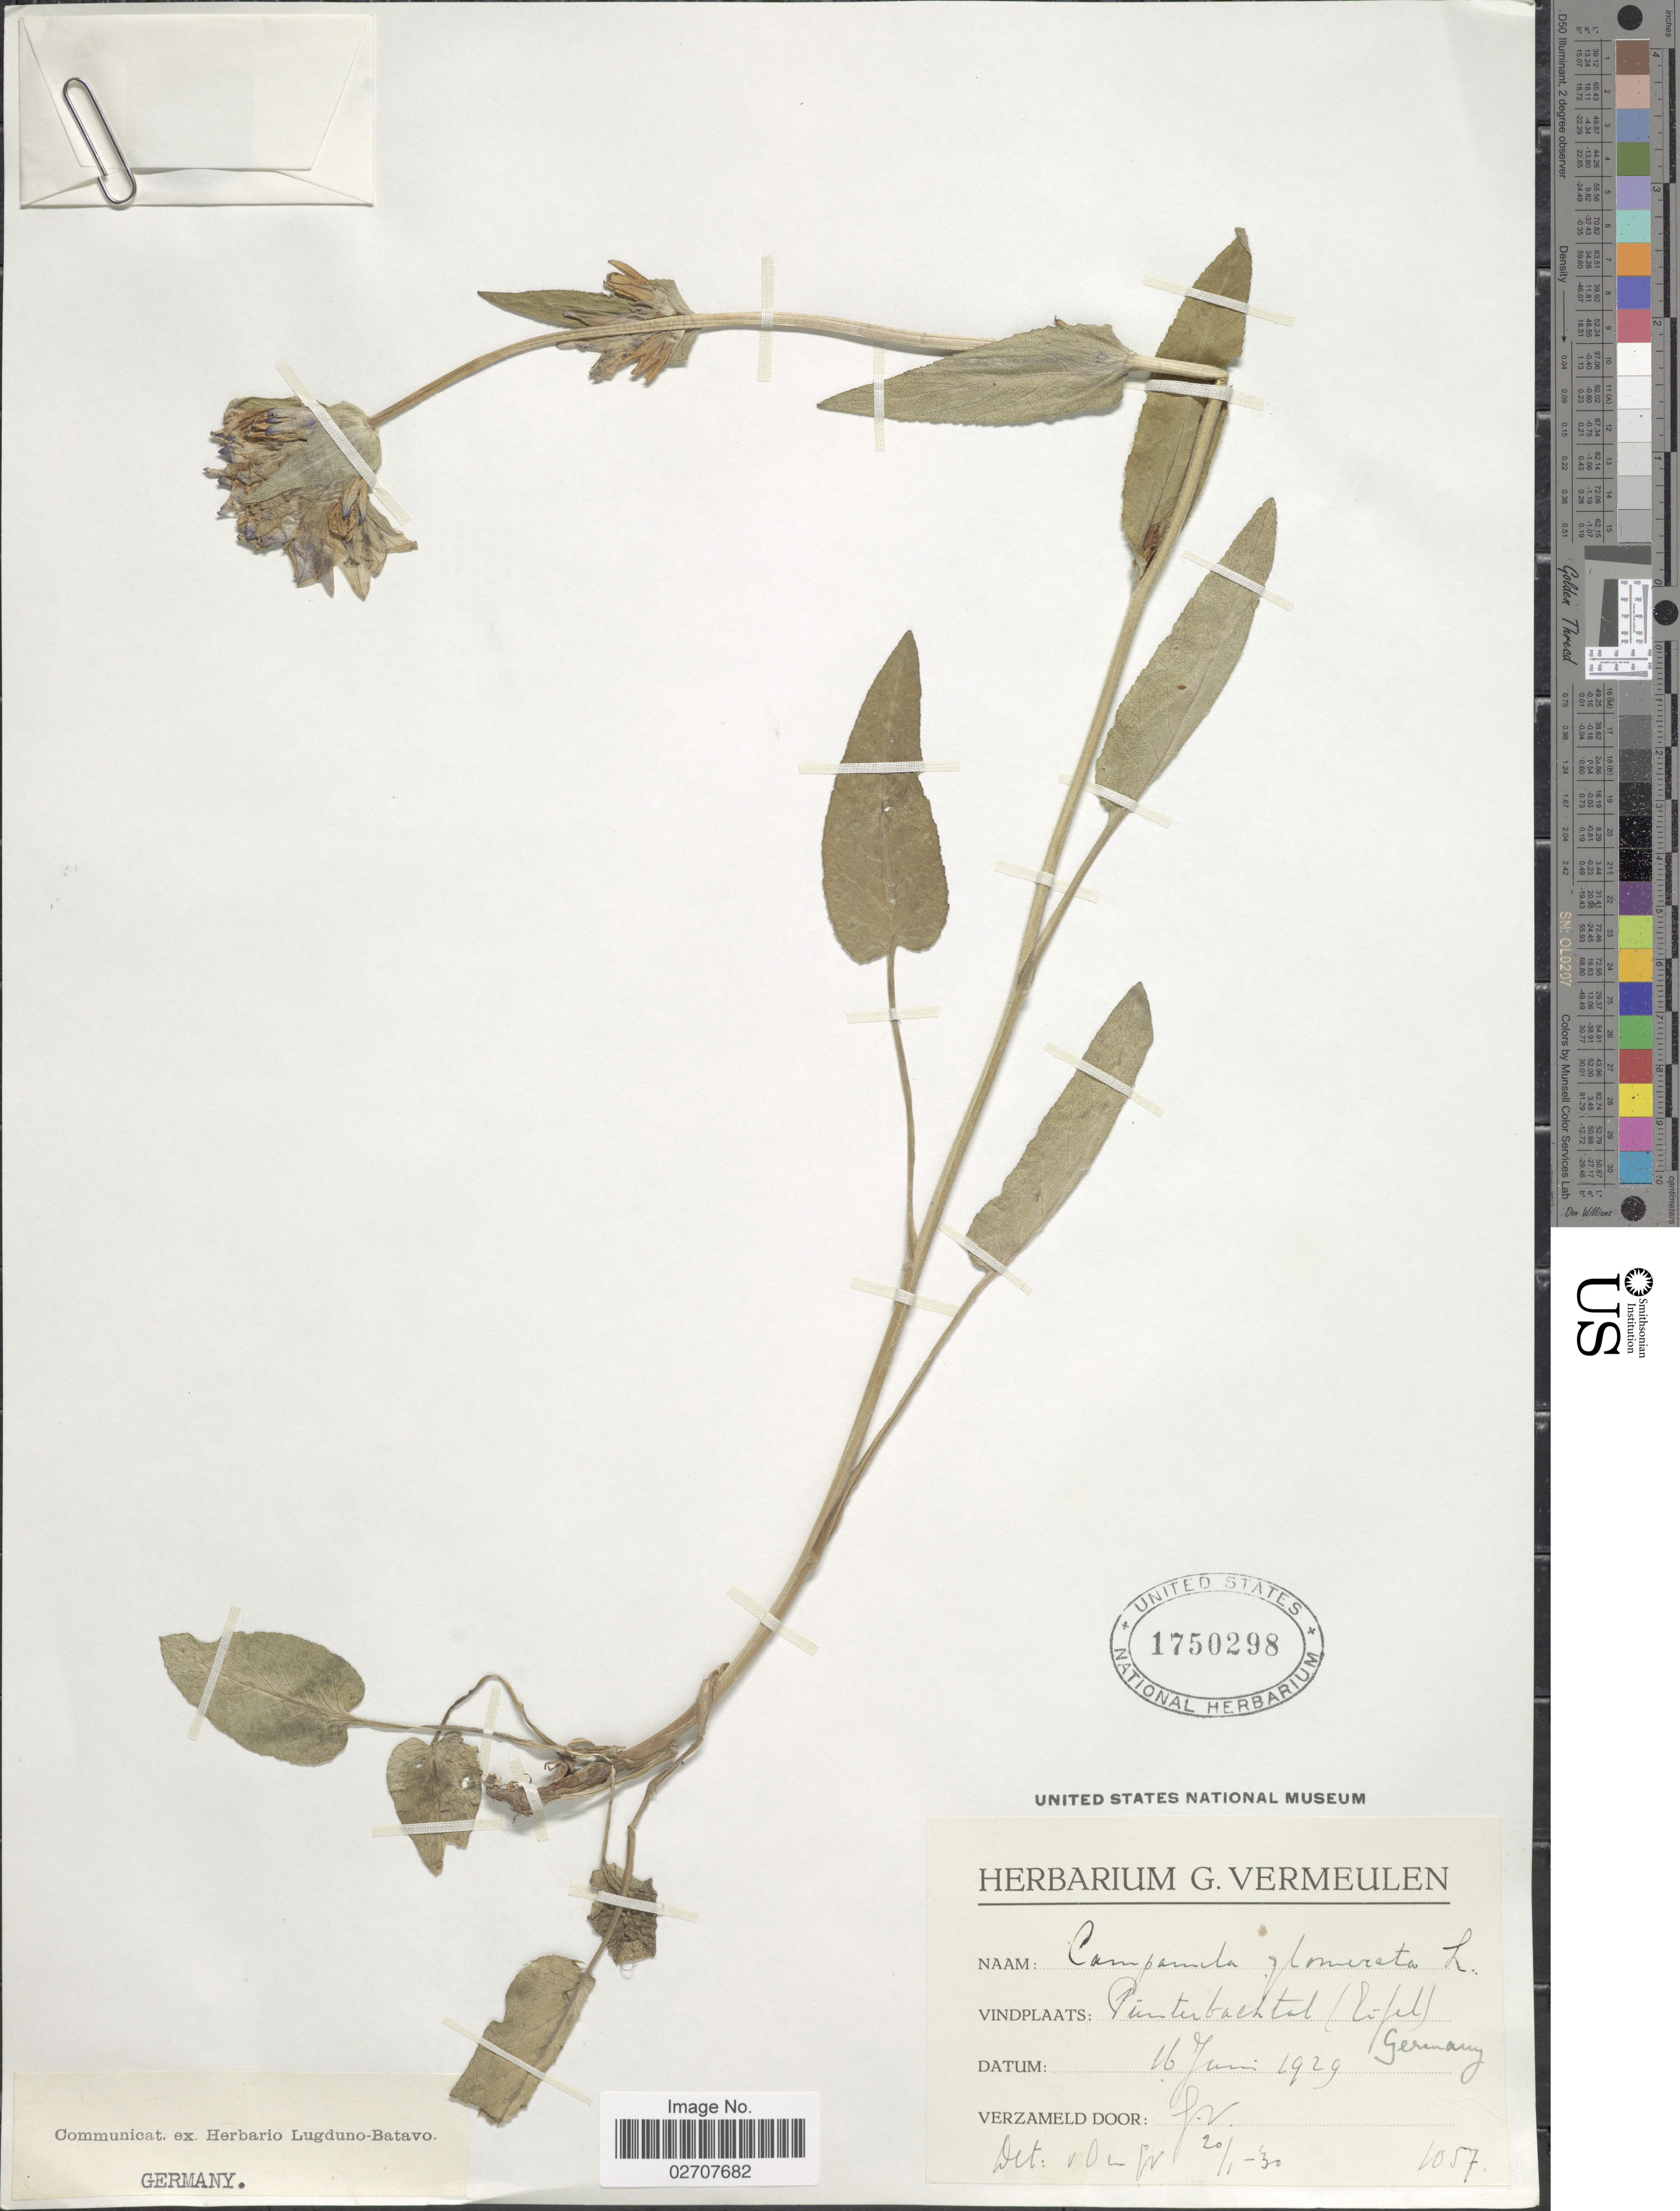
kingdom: Plantae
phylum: Tracheophyta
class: Magnoliopsida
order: Asterales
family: Campanulaceae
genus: Campanula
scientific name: Campanula glomerata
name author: L.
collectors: G. Vermeulen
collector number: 1057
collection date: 1929-06-16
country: Germany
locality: Punterbachtal (Eifel)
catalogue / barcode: US 1750298